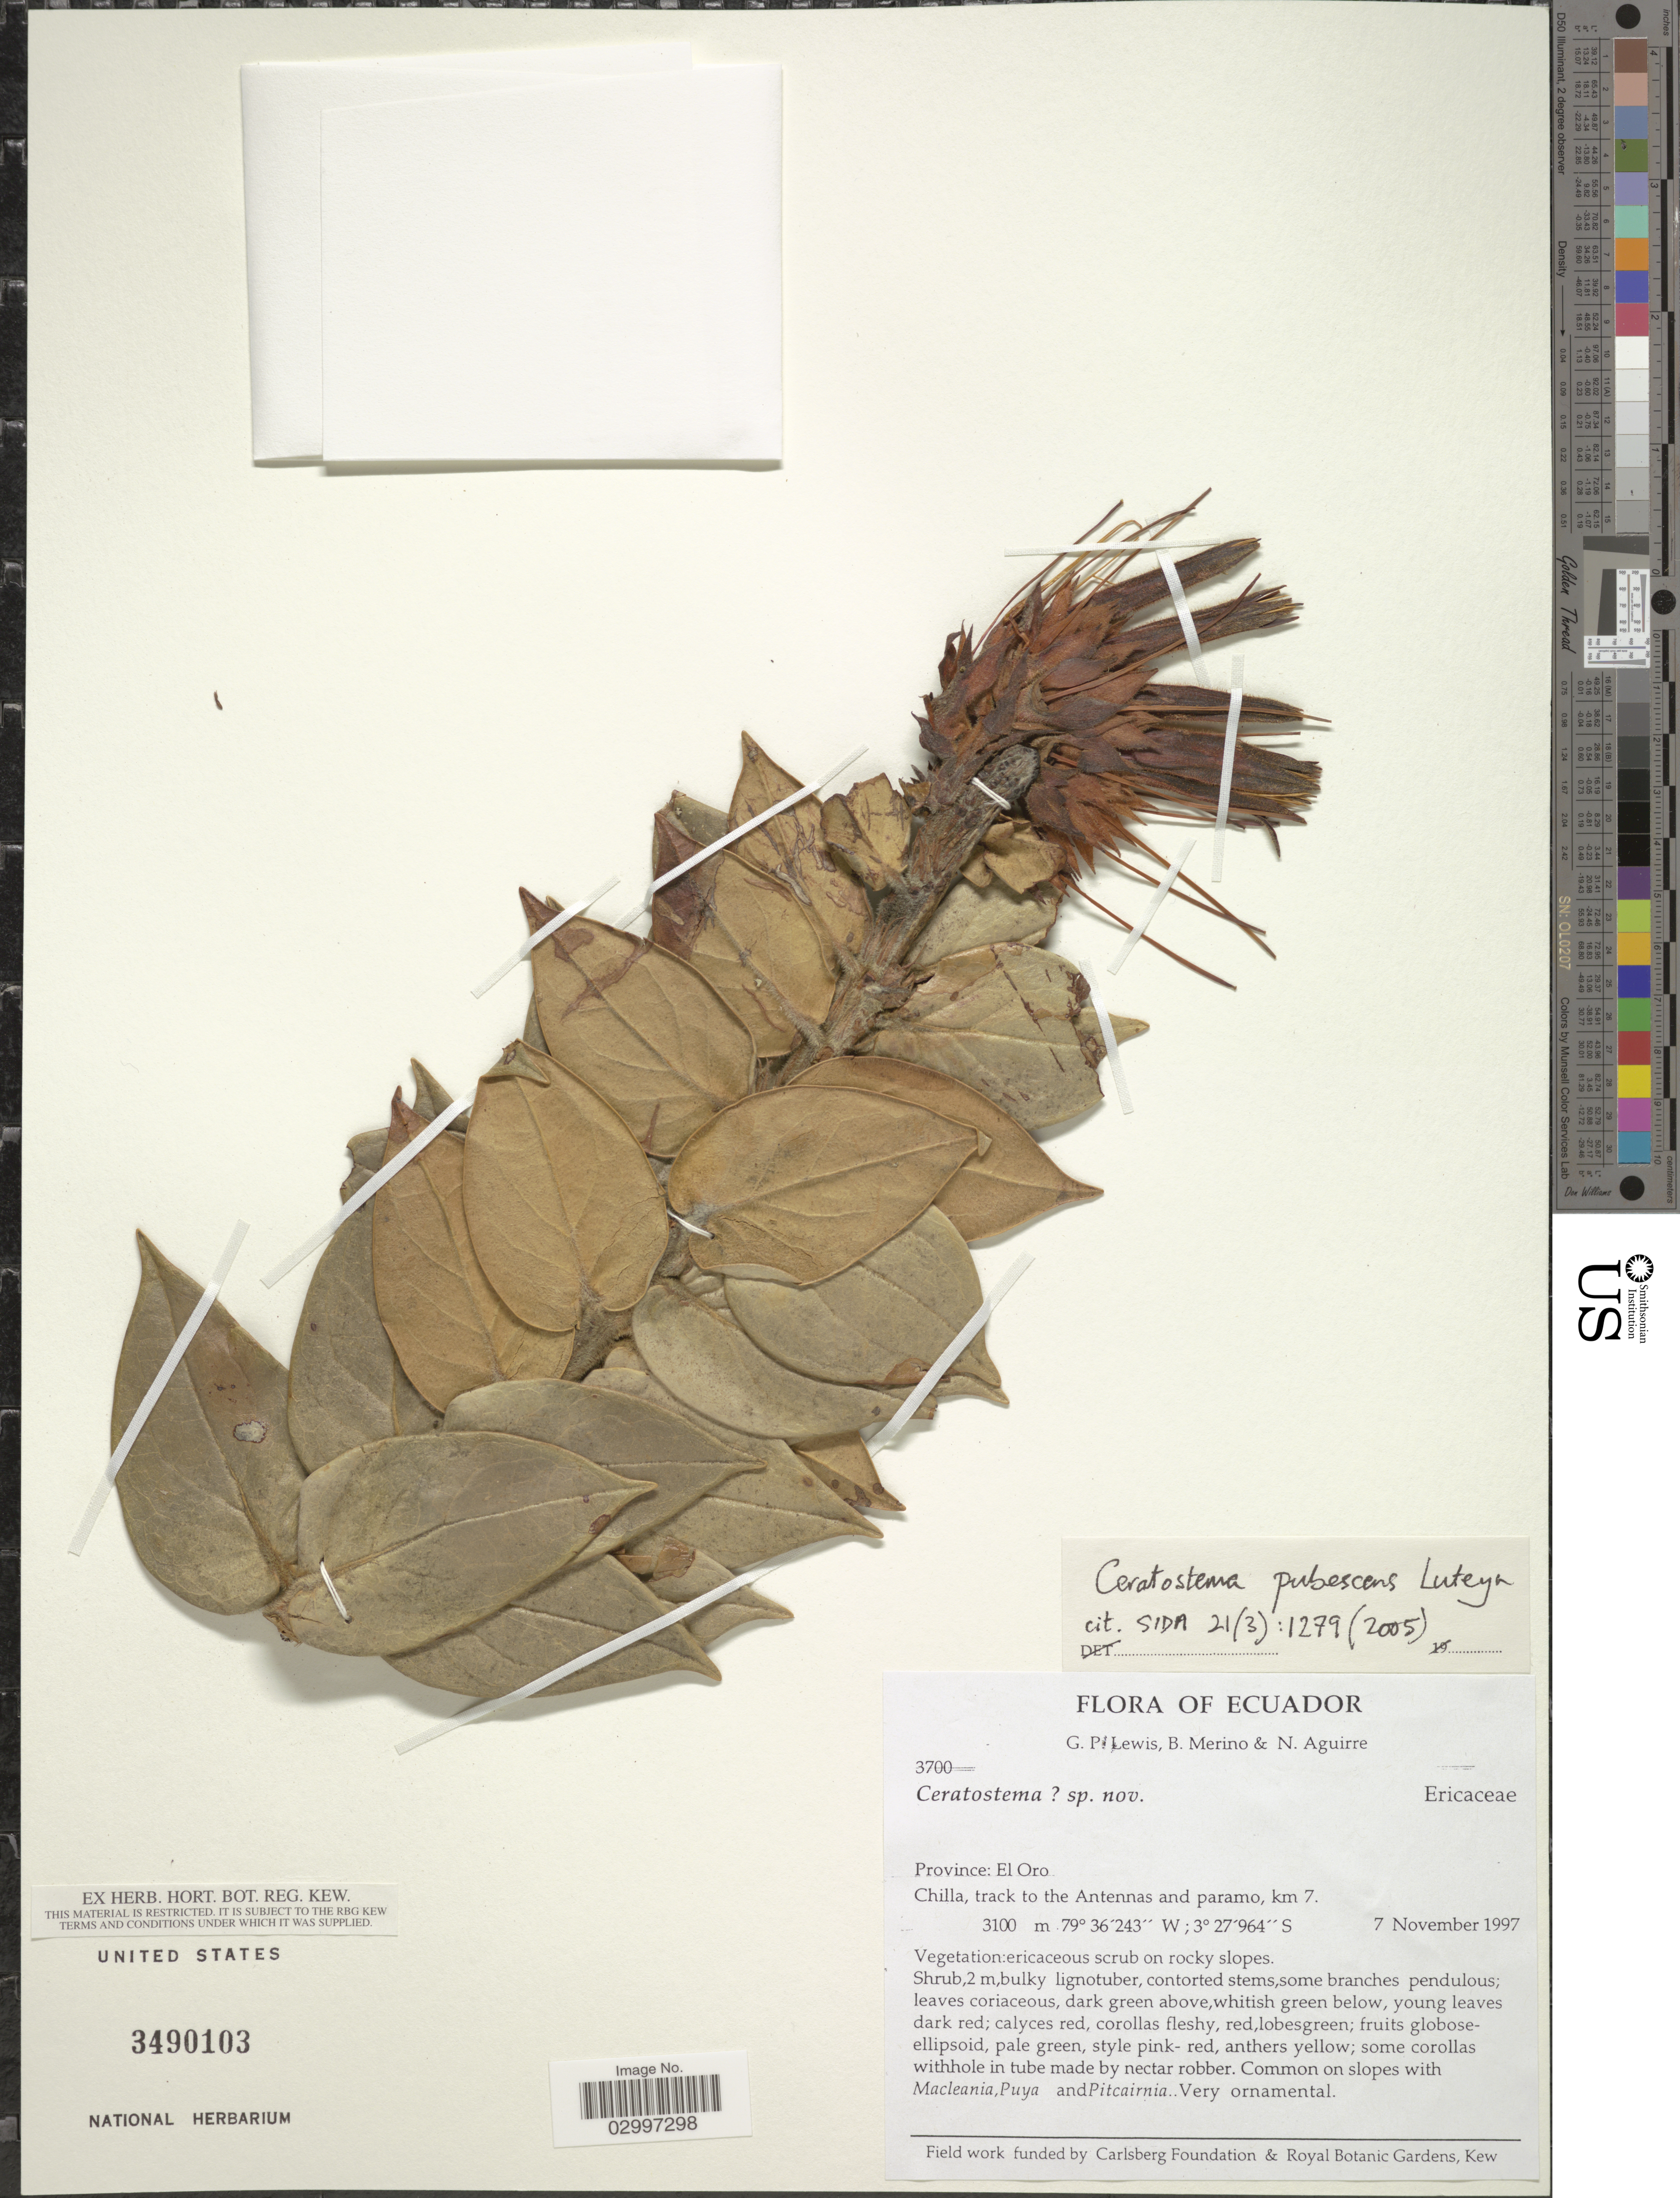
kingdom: Plantae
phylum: Tracheophyta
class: Magnoliopsida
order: Ericales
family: Ericaceae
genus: Ceratostema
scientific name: Ceratostema pubescens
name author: Luteyn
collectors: G. P. Lewis, B. Merino & N. Aguirre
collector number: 3700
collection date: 1997-11-07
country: Ecuador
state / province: El Oro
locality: Chilla, track to the Antennas and parama, km 7.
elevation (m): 3100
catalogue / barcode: US 3490103